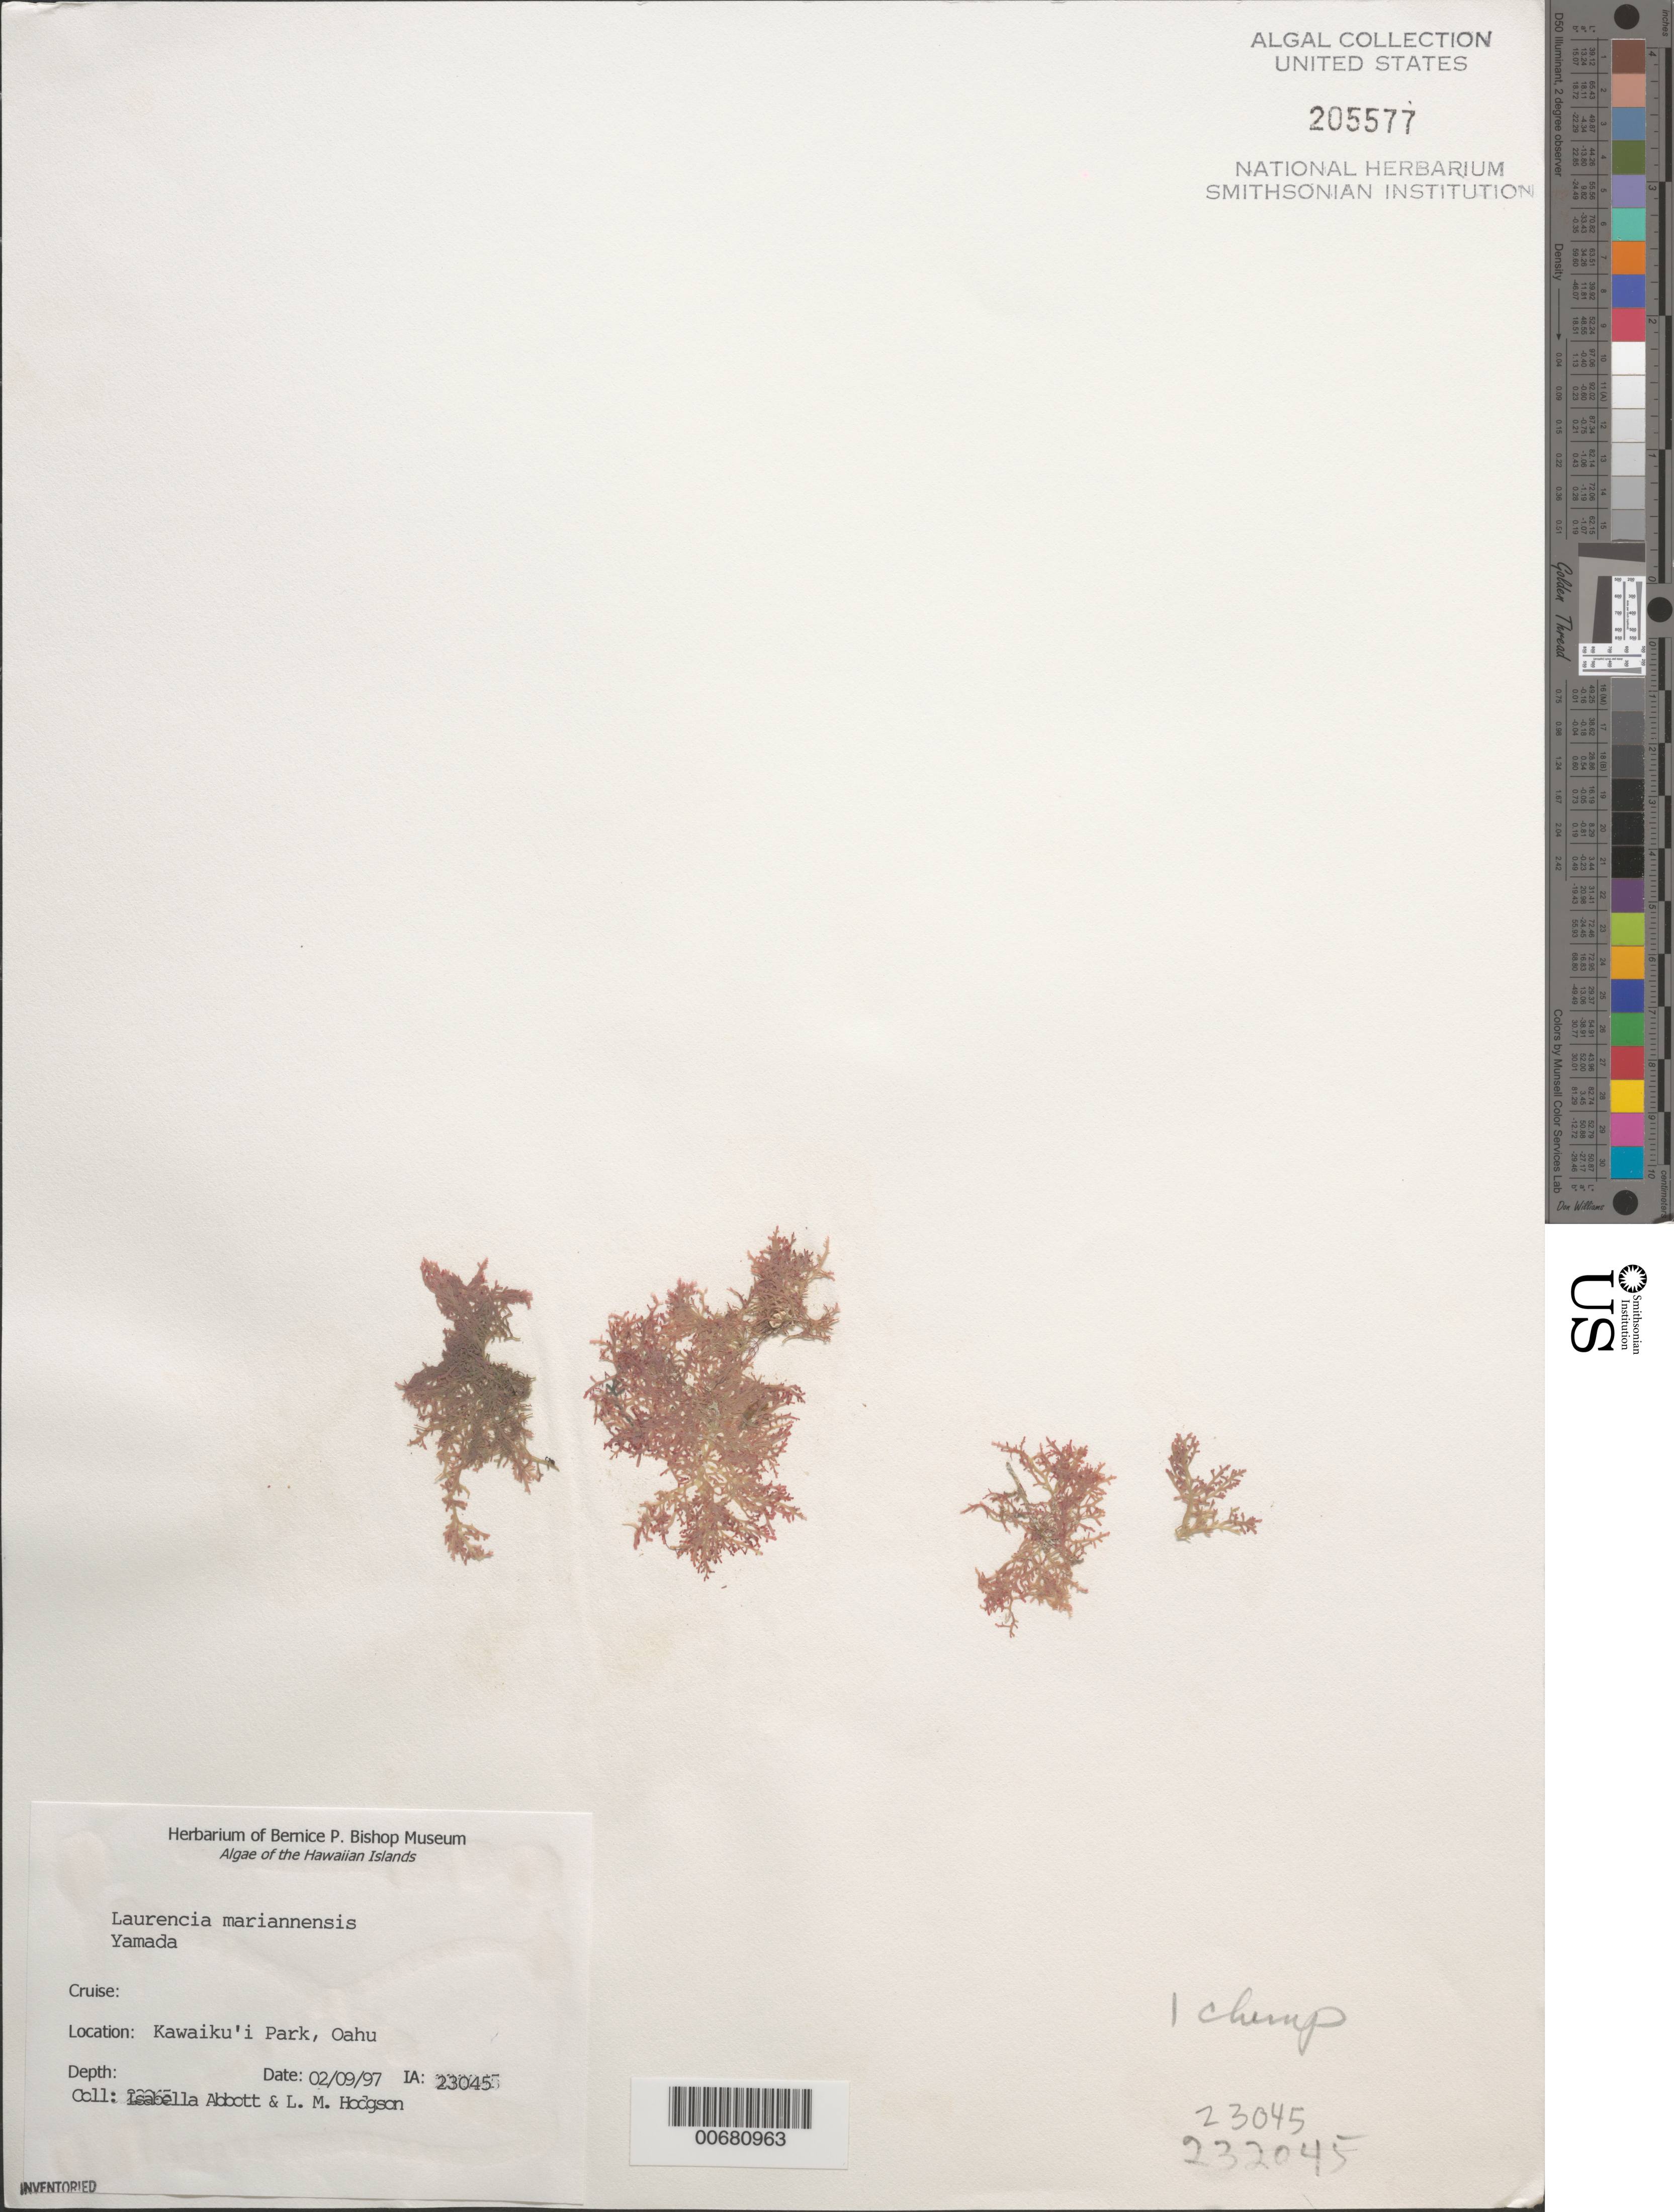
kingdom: Plantae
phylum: Rhodophyta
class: Florideophyceae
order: Ceramiales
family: Rhodomelaceae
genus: Laurencia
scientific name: Laurencia mariannensis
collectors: I. A. Abbott & L. M. Hodgson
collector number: IAA 23045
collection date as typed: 09 Feb 1997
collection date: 1997-02-09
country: United States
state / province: Hawaii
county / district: Honolulu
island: Oahu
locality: Kawaiku'i Park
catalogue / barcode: US 205577